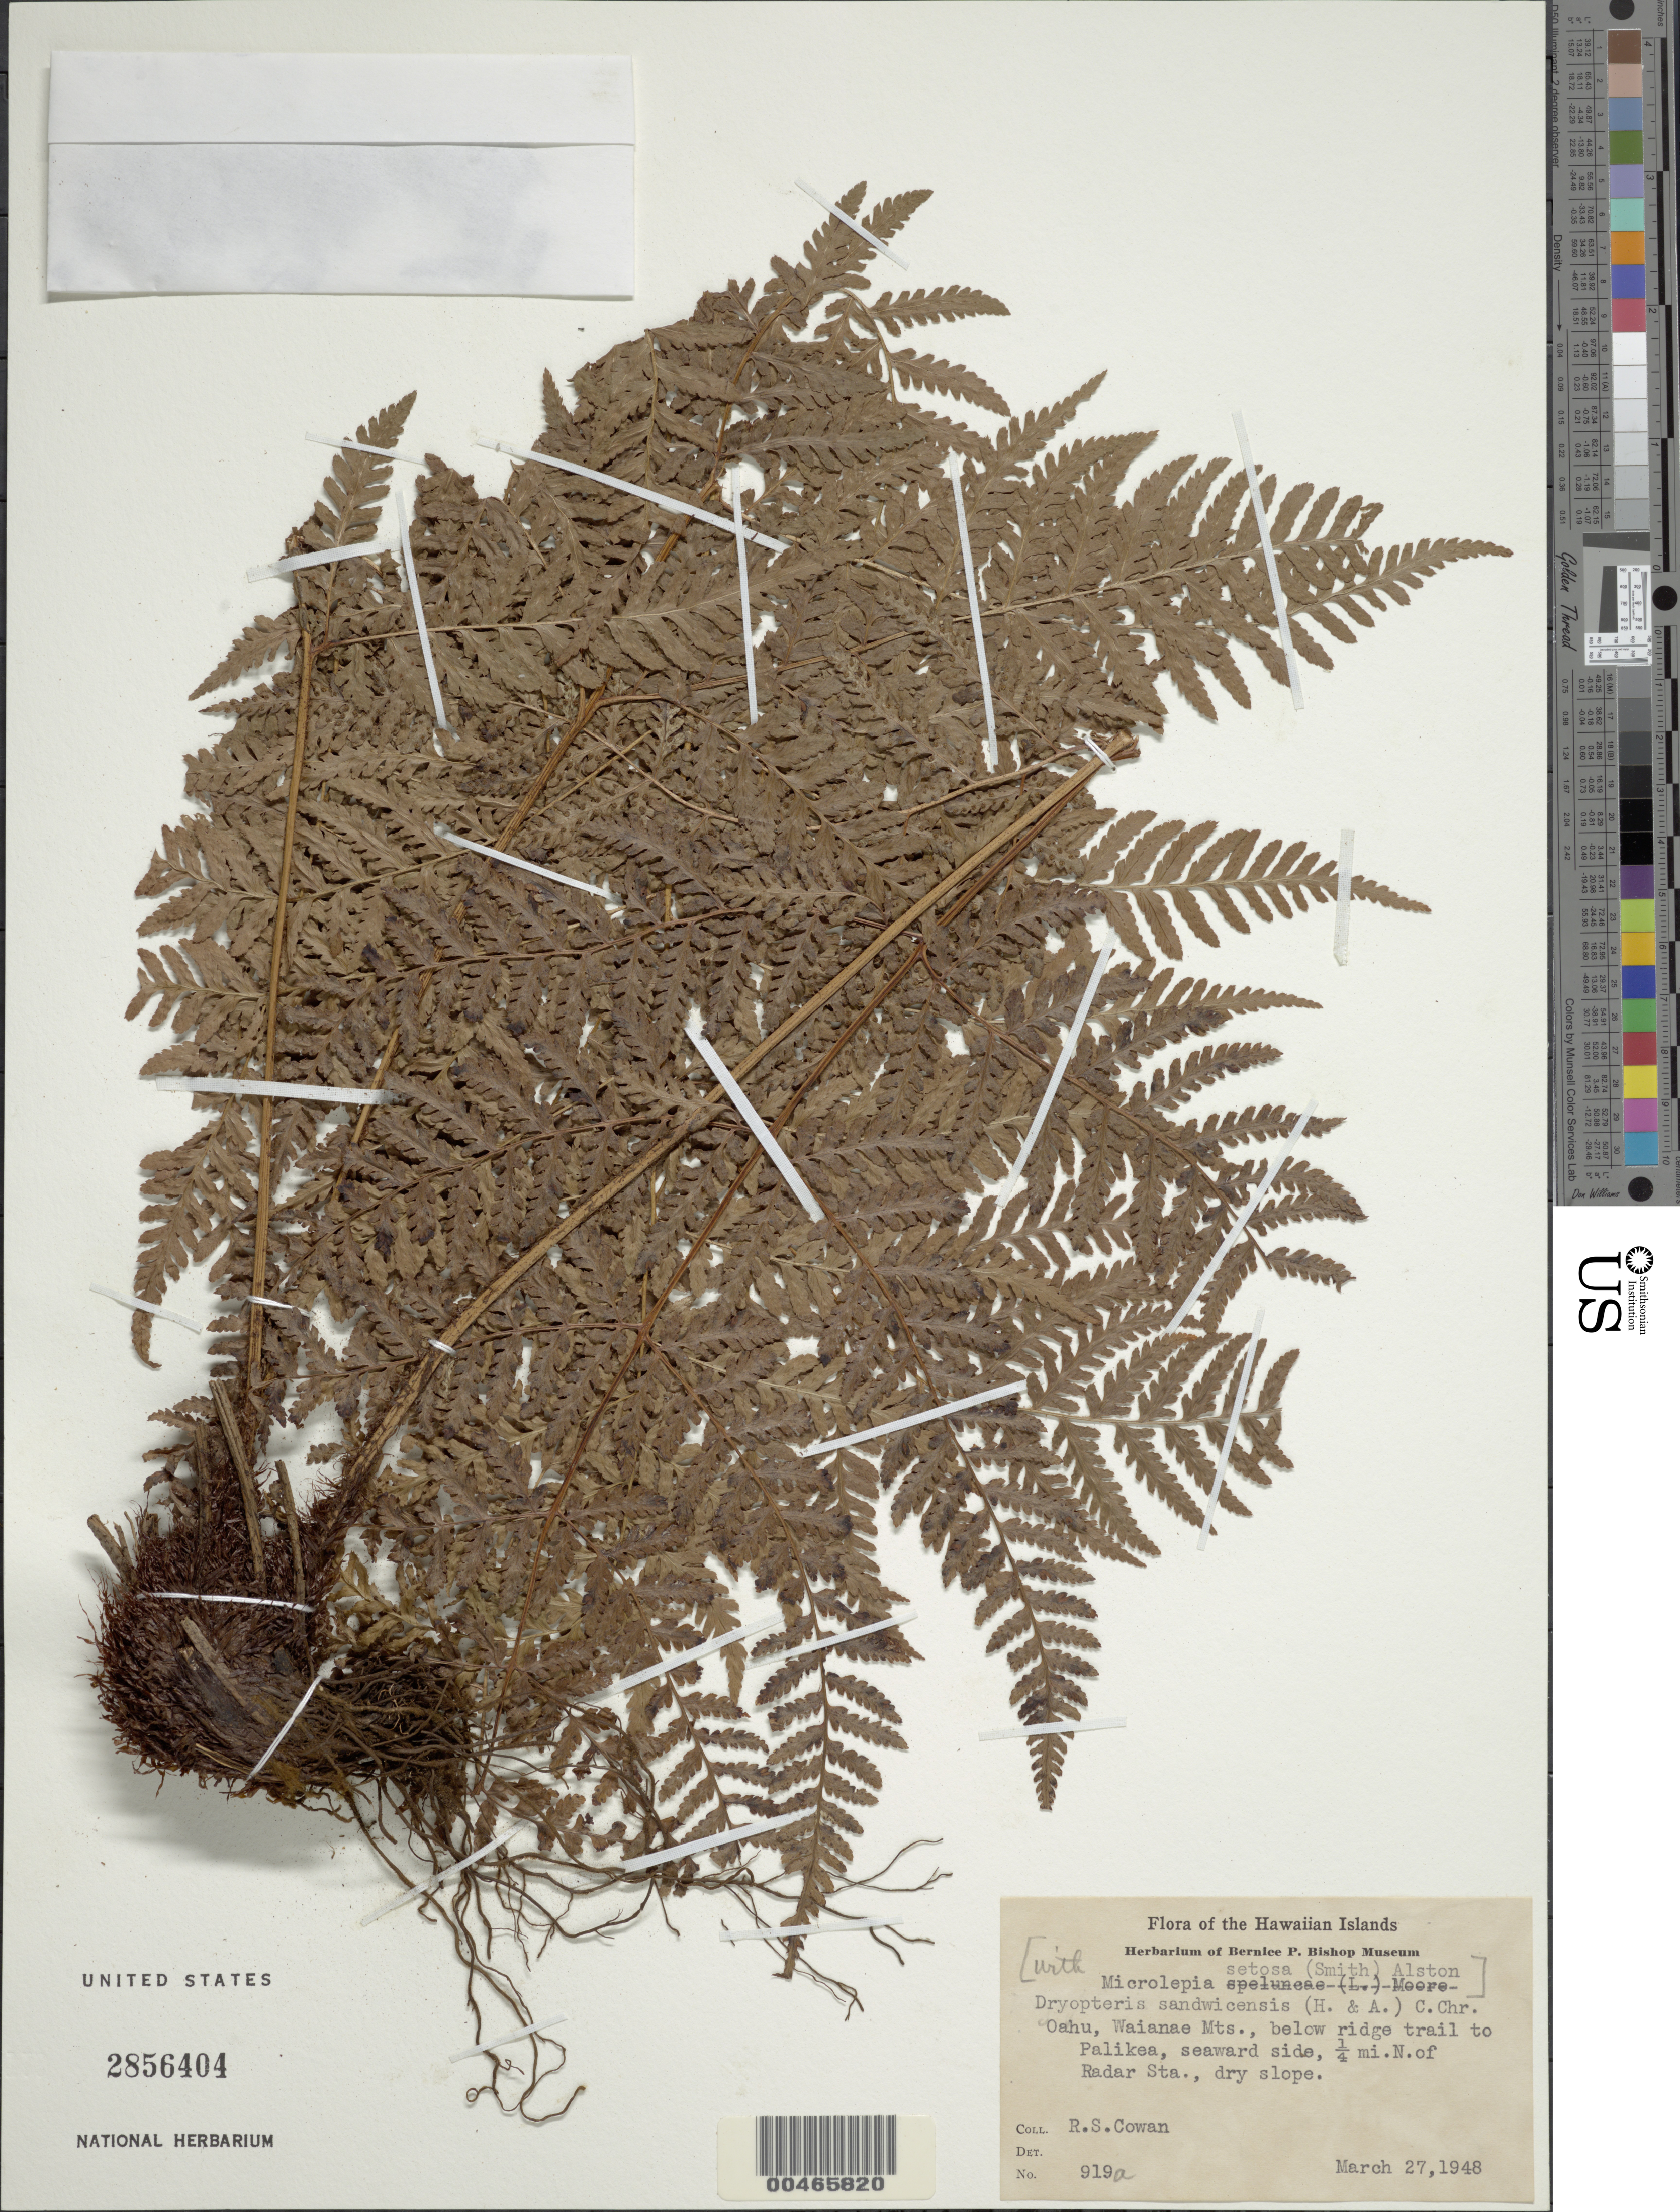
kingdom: Plantae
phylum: Tracheophyta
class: Polypodiopsida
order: Polypodiales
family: Dennstaedtiaceae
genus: Microlepia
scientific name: Microlepia speluncae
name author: (L.) T. Moore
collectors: R. S. Cowan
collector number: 919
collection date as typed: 27 Mar 1948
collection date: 1948-03-27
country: United States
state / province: Hawaii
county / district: Honolulu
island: Oahu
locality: Waianae Mts., below ridge trail to Palikea, seaward side, 0.25 mi N of Radar Sta.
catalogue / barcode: US 2856404